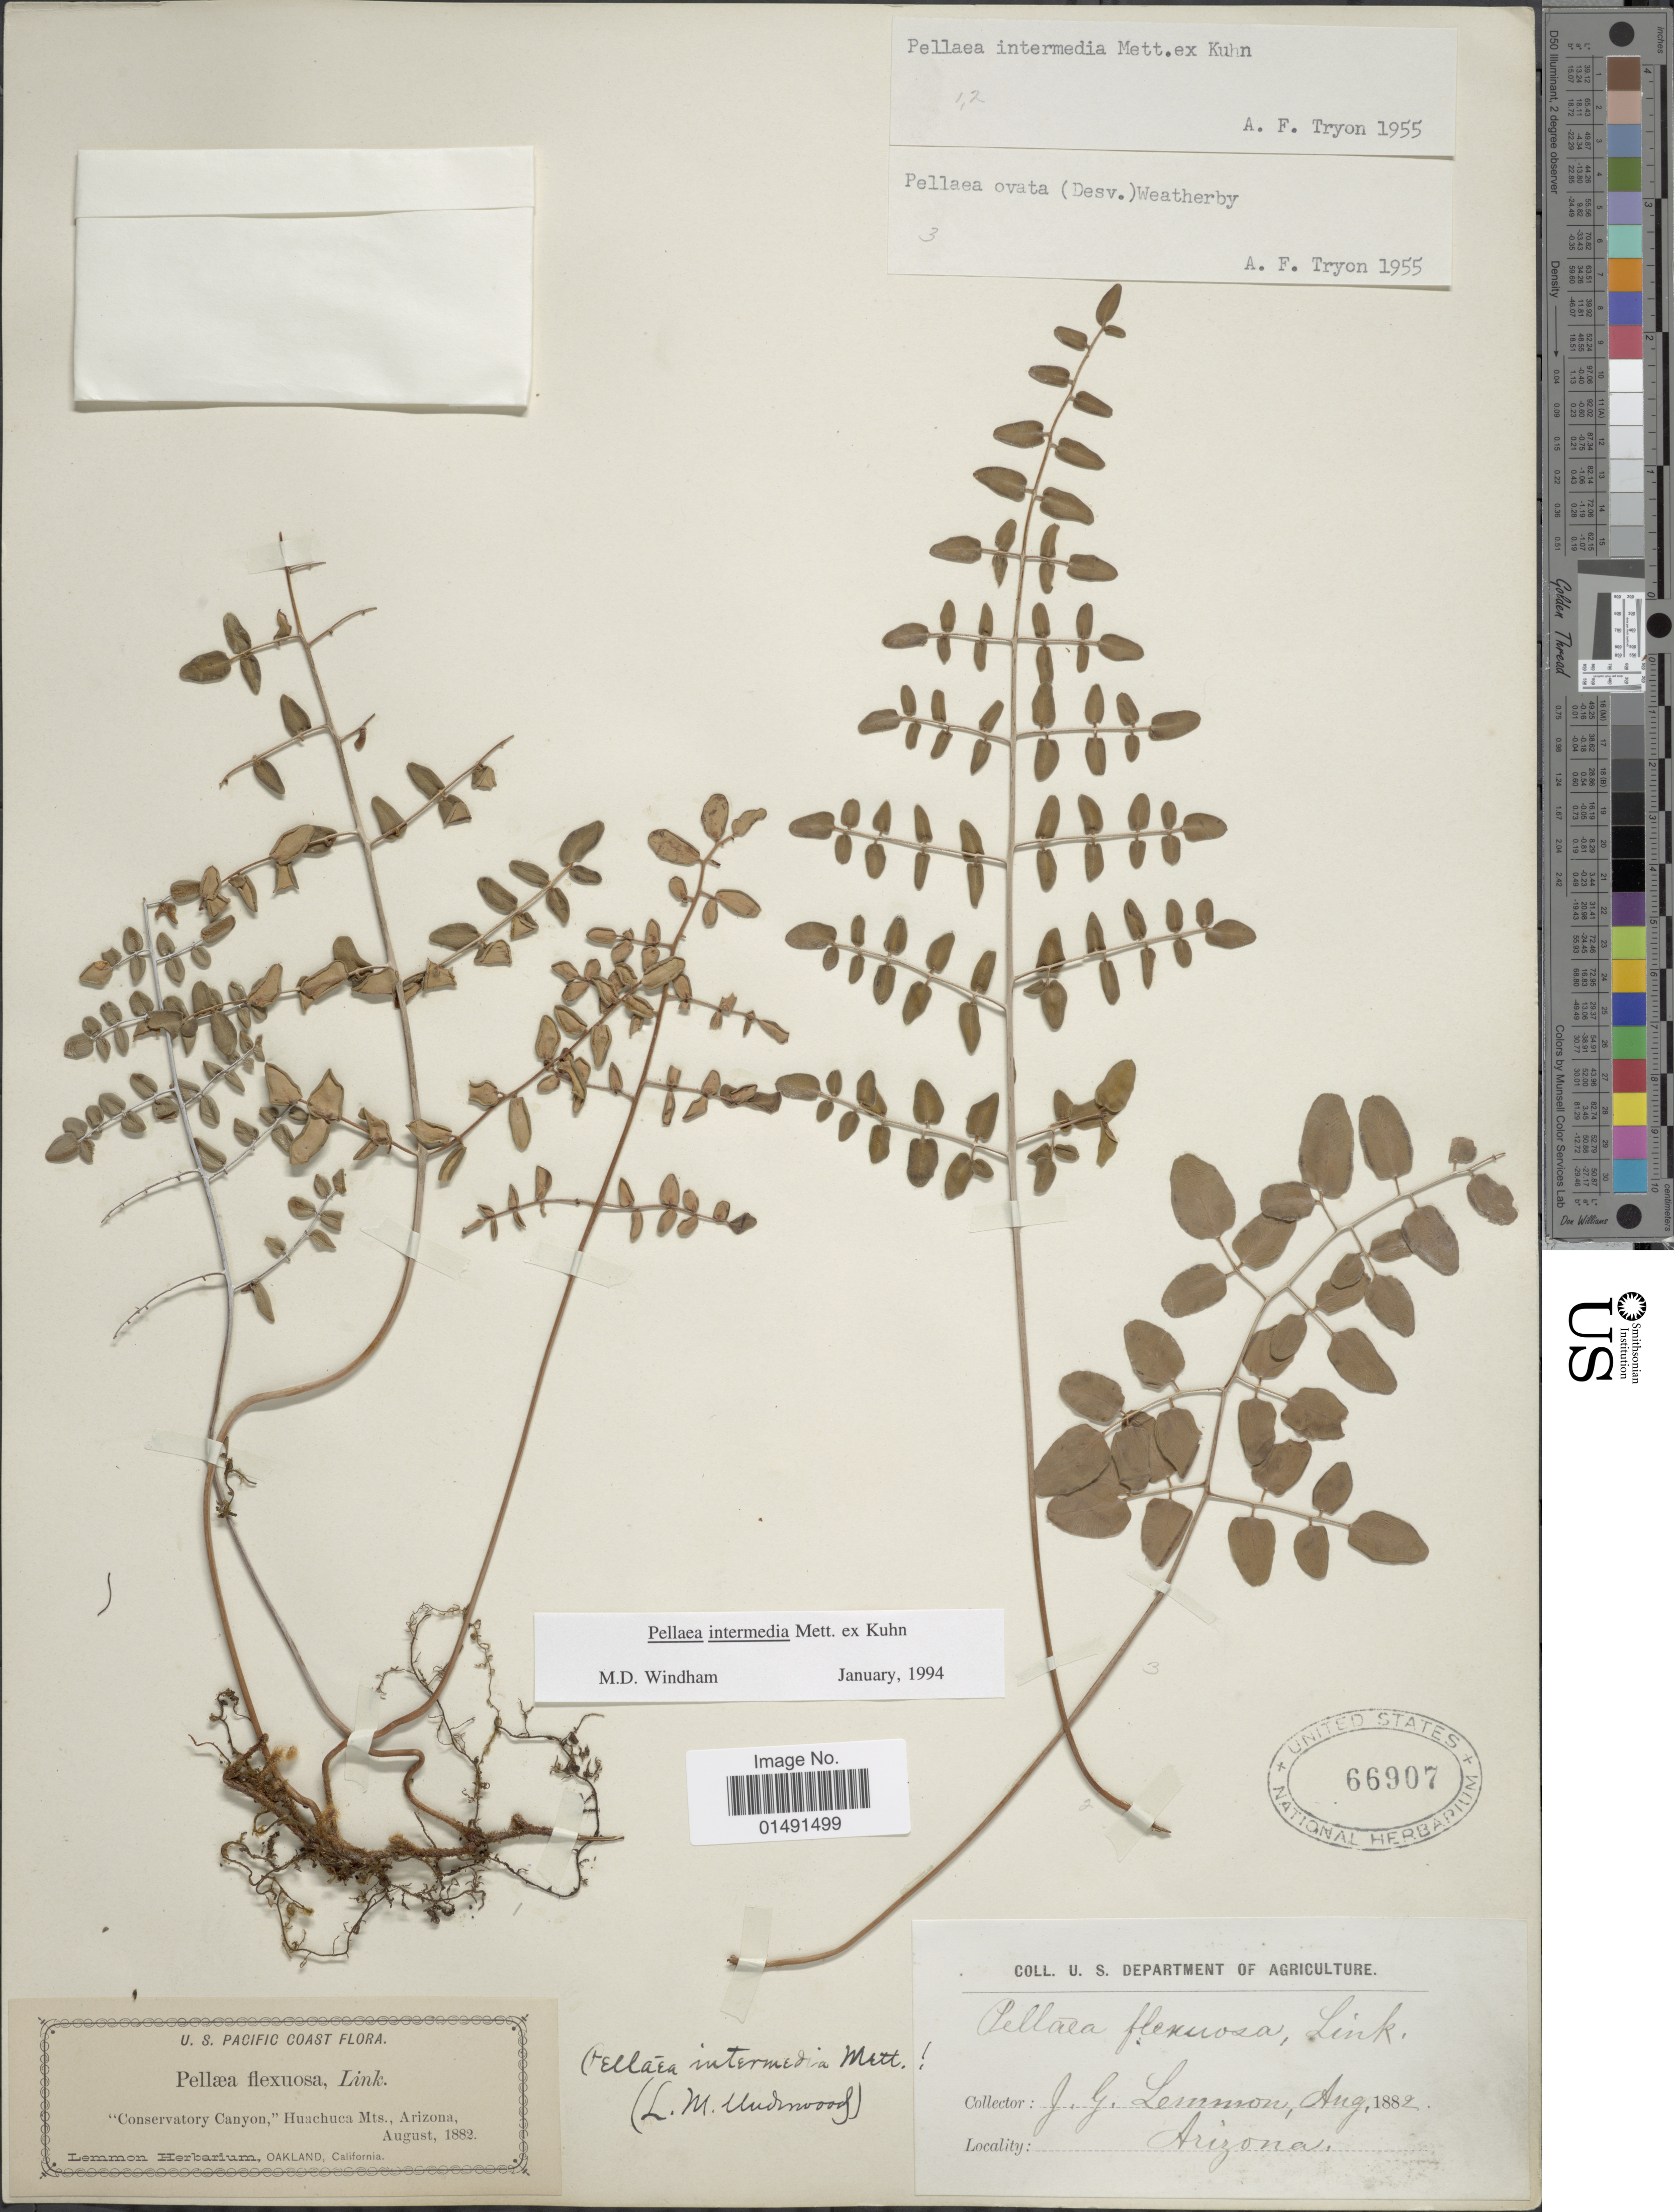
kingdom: Plantae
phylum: Tracheophyta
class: Polypodiopsida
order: Polypodiales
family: Pteridaceae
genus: Pellaea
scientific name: Pellaea intermedia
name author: Mett. ex Kuhn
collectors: J. Lemmon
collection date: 1882-08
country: United States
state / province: Arizona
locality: U.S. Pacific Coast, 'Conservatory Canyon,' Huachuca Mts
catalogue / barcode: US 66907